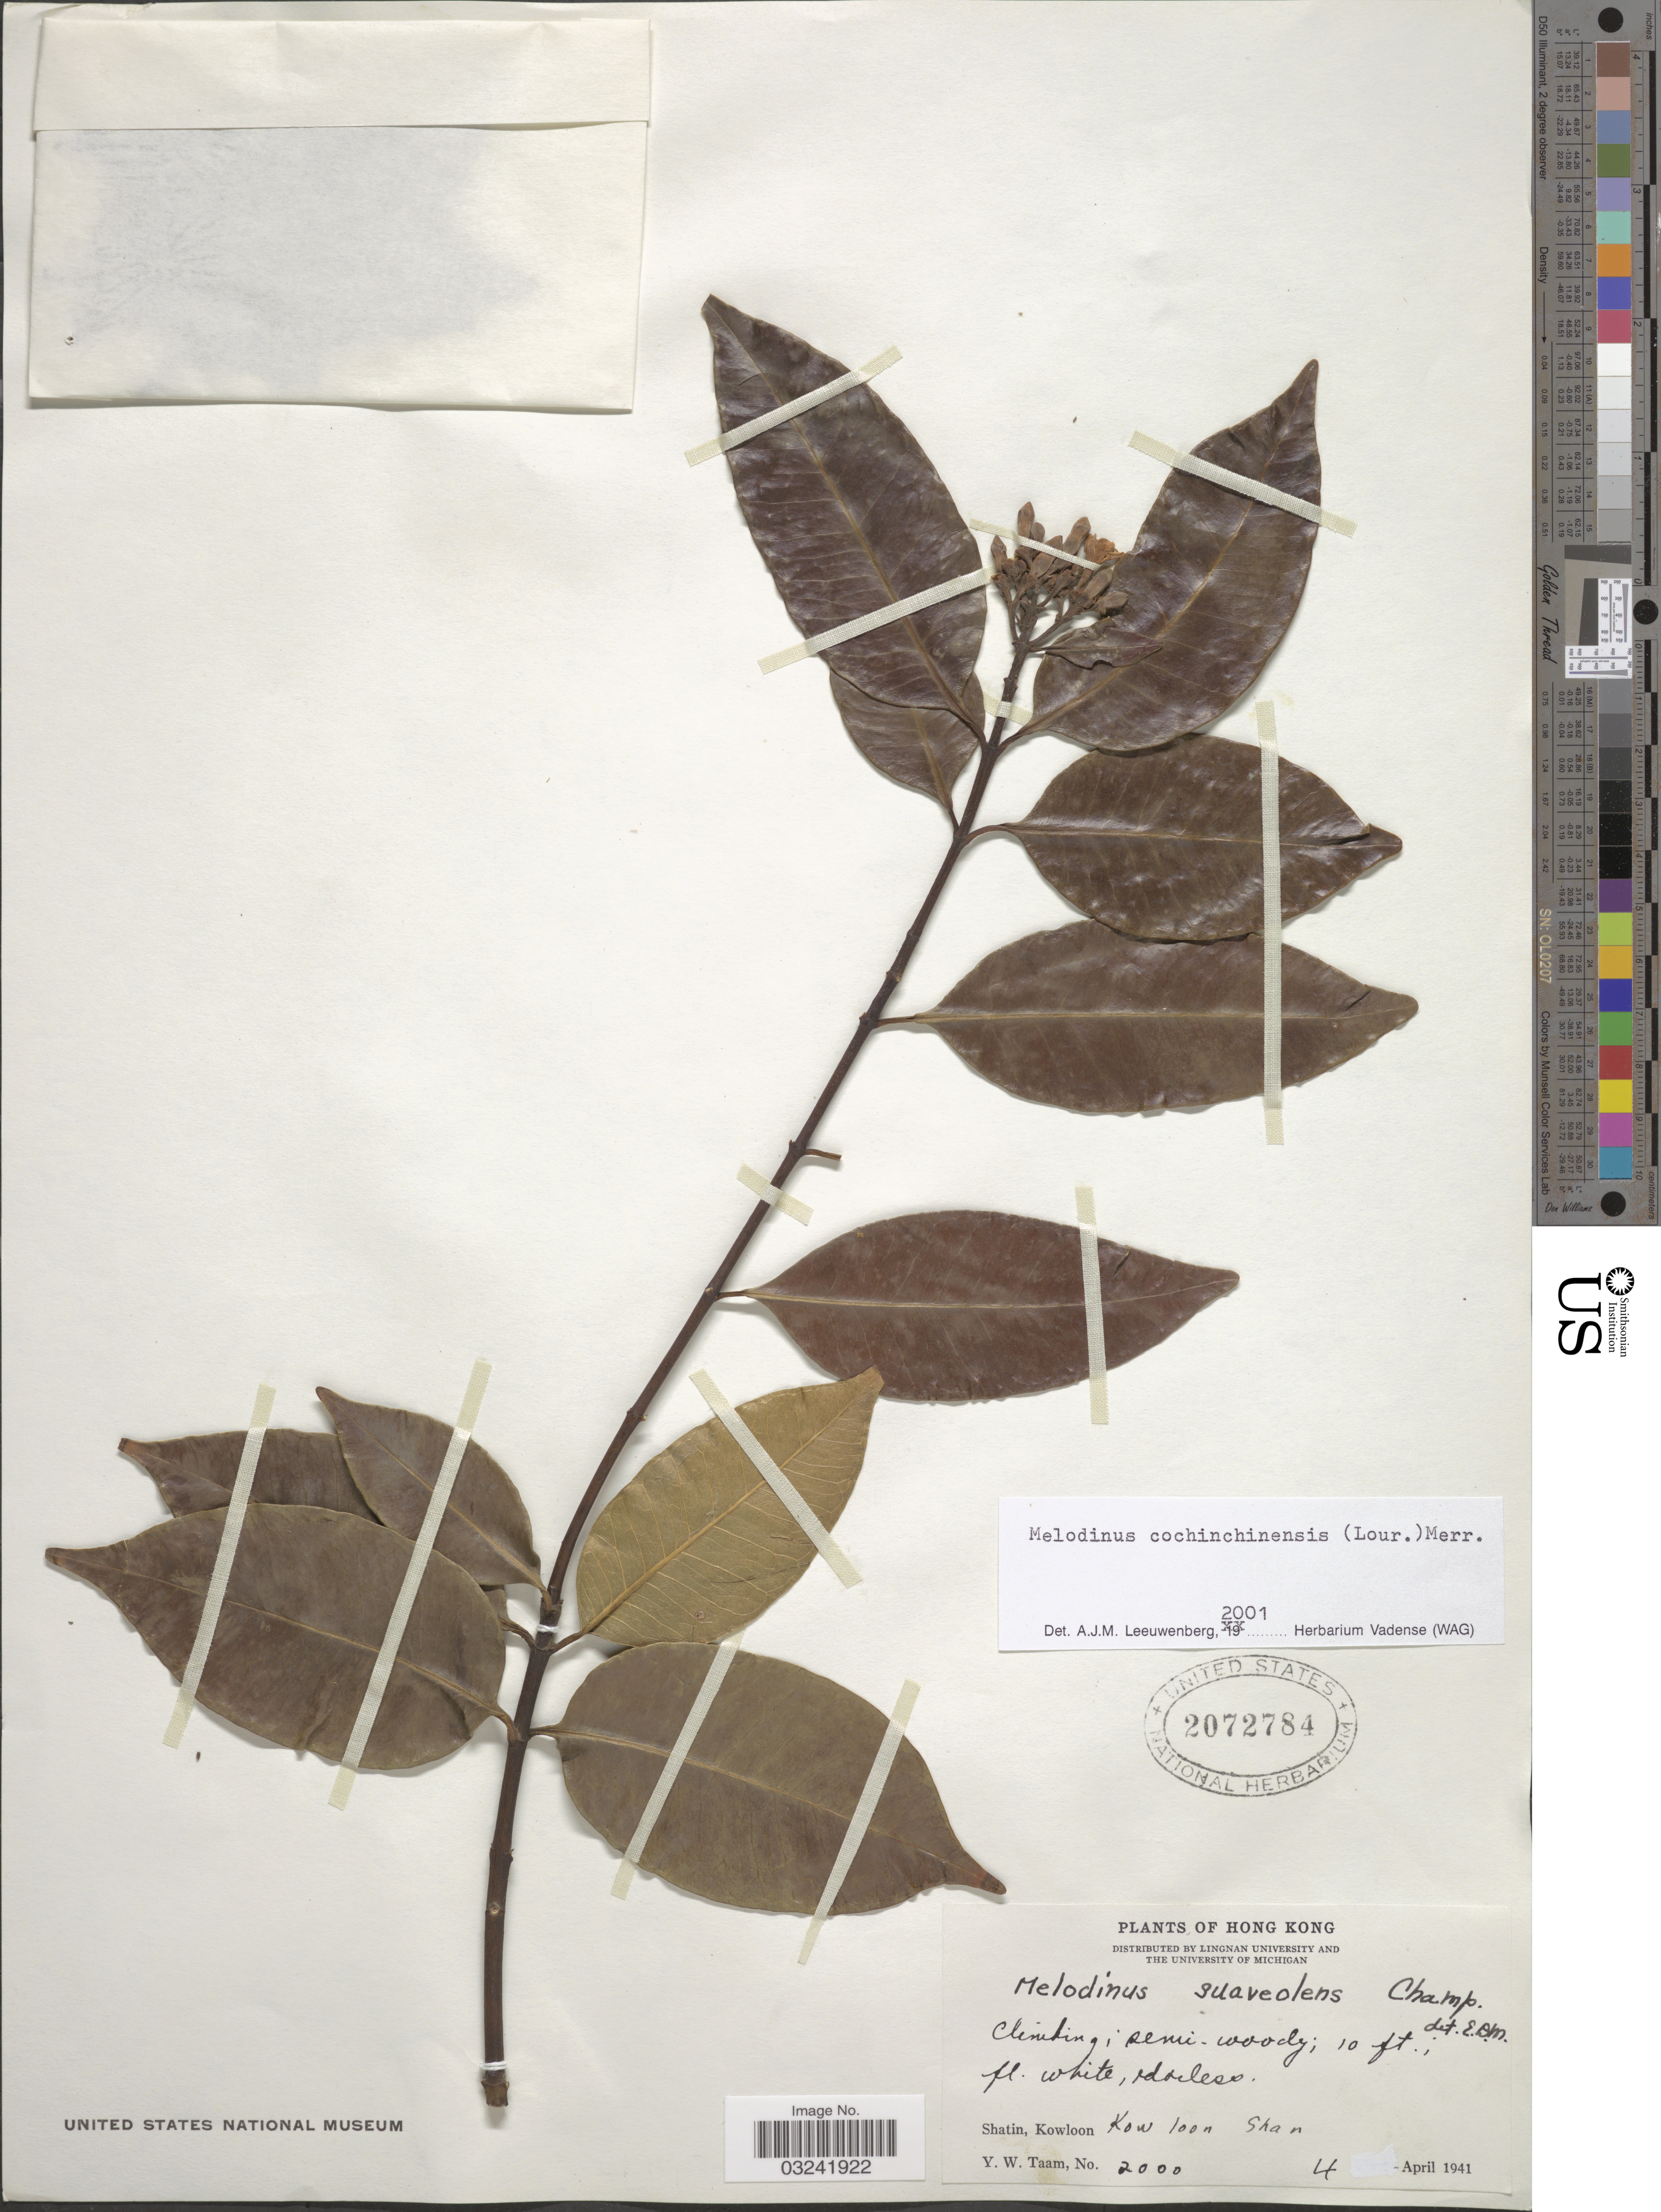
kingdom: Plantae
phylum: Tracheophyta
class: Magnoliopsida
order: Gentianales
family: Apocynaceae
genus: Melodinus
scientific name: Melodinus cochinchinensis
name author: (Lour.) Merr.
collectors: Y. W. Taam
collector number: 2000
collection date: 1941-04-04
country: China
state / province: Hong Kong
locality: Shatin, Kowloon, Kow loon Shan.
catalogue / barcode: US 2072784